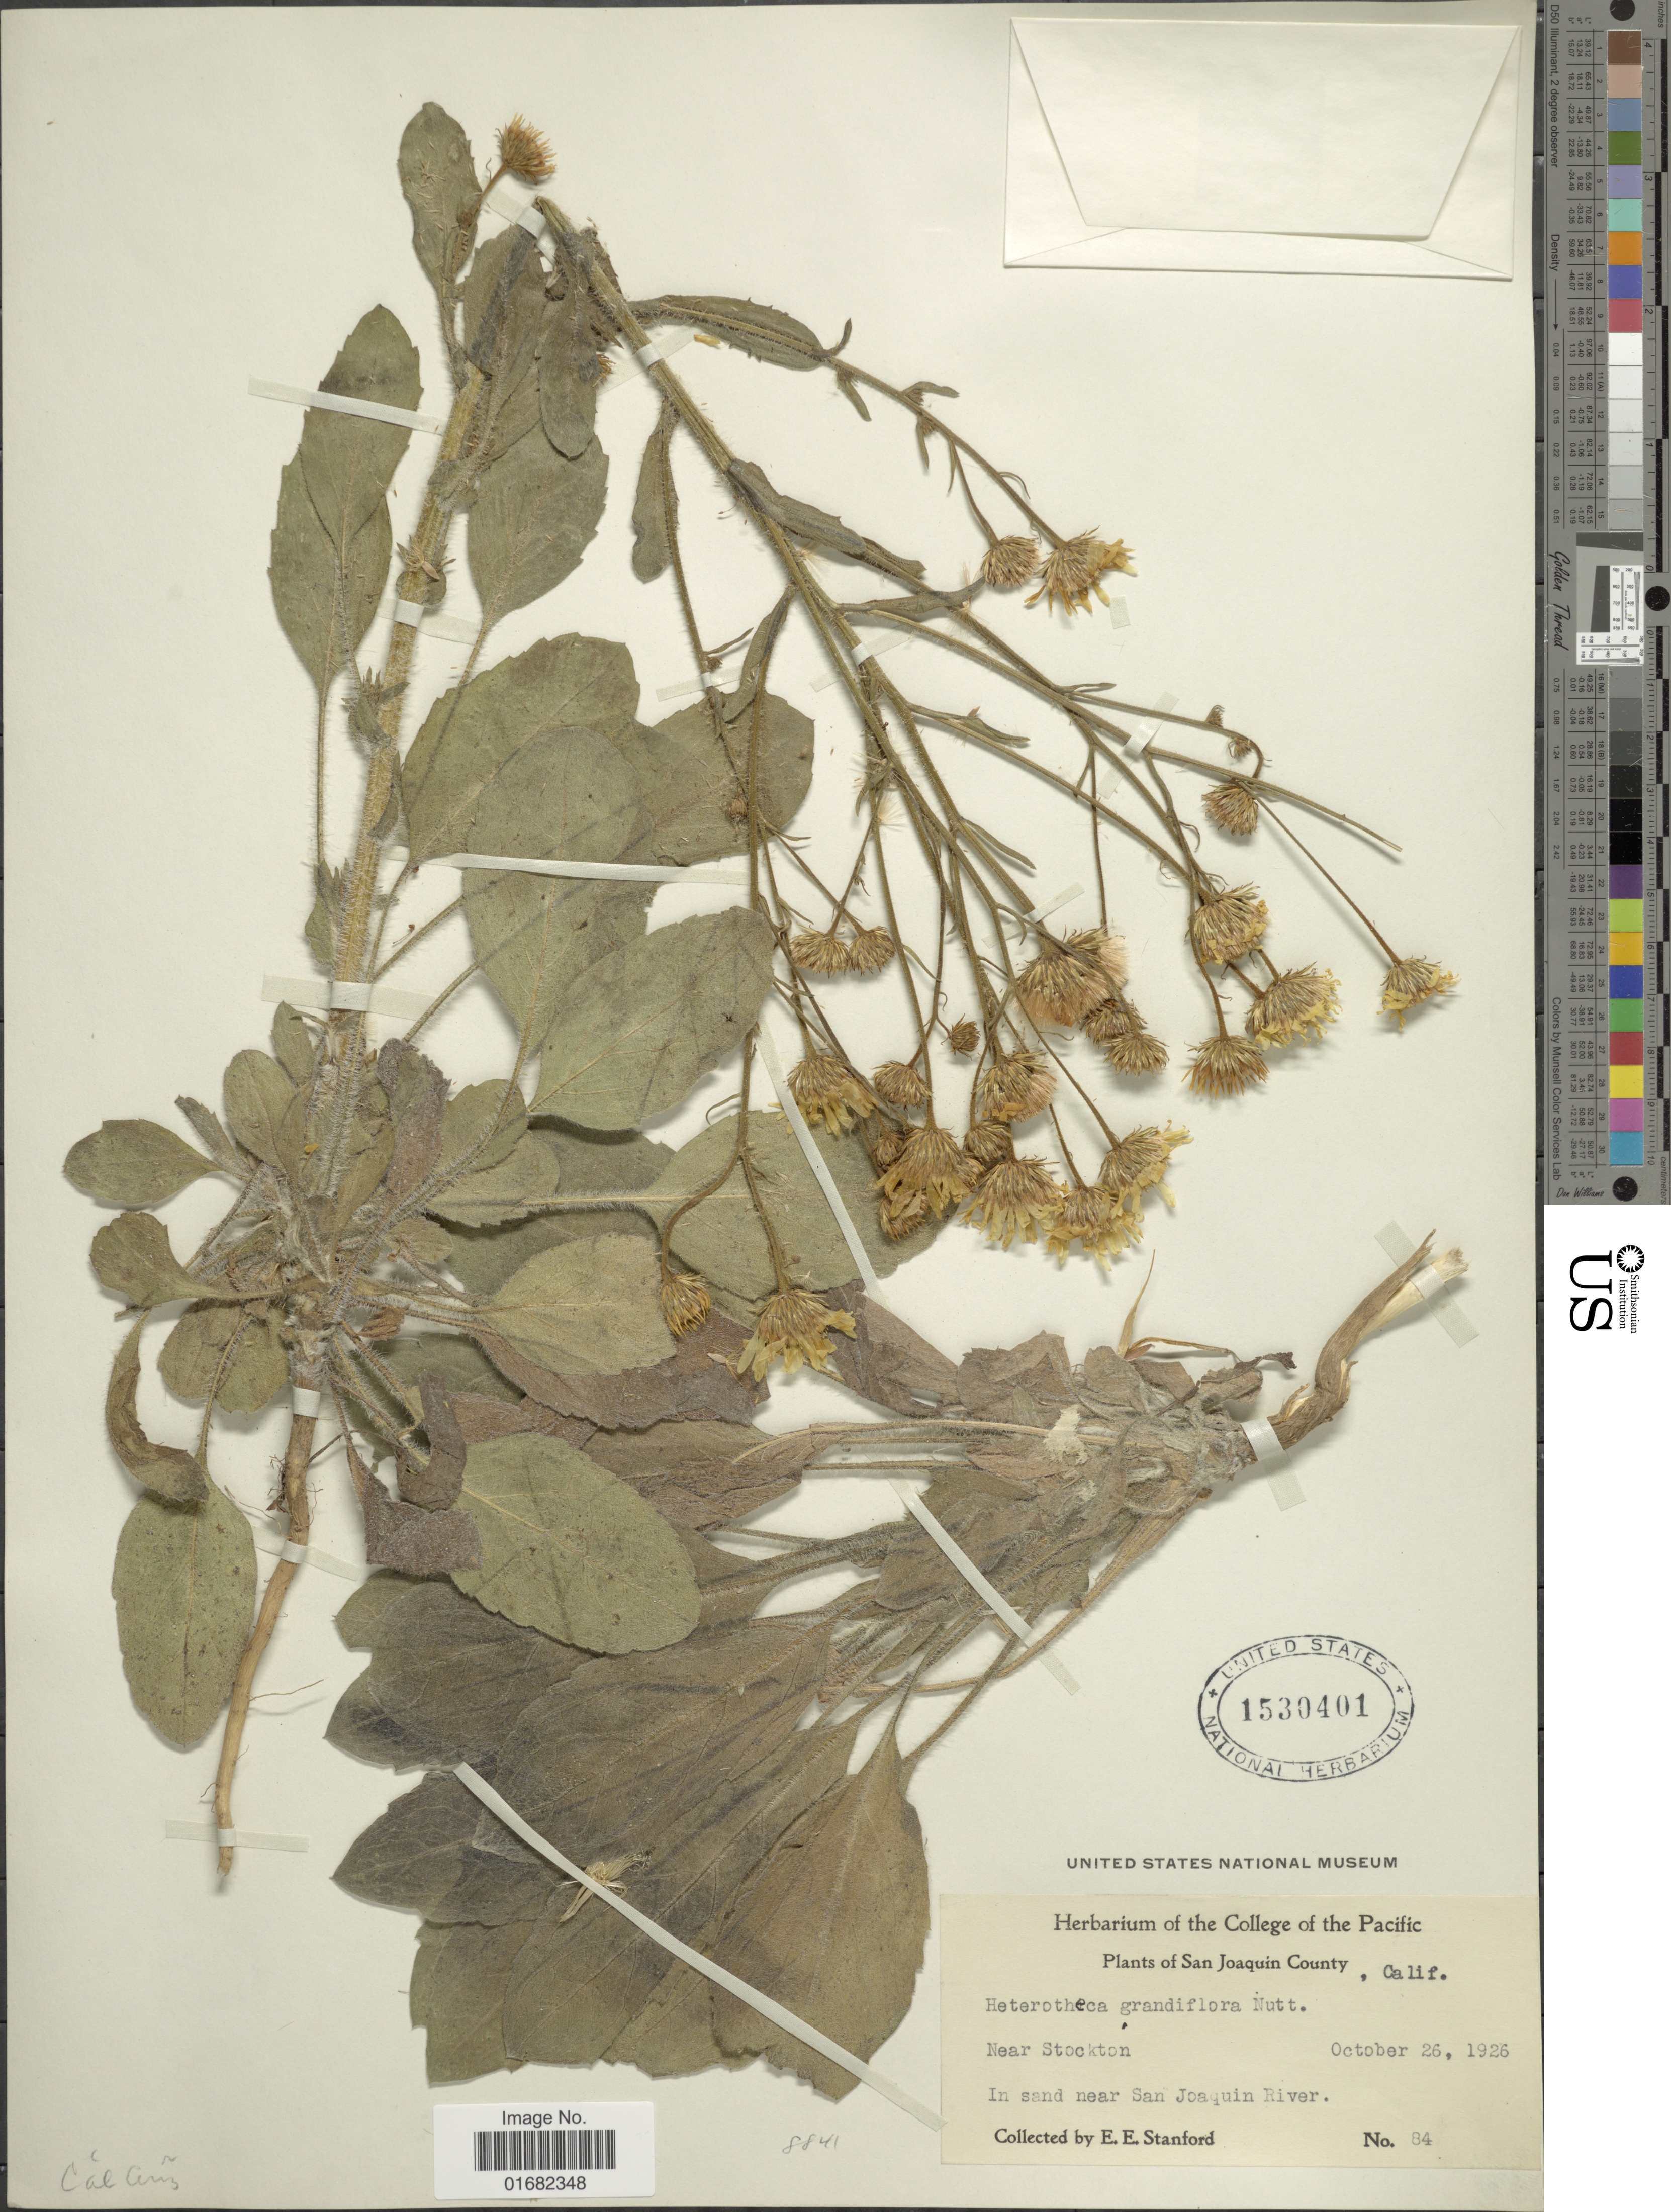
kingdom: Plantae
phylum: Tracheophyta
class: Magnoliopsida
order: Asterales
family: Asteraceae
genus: Heterotheca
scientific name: Heterotheca grandiflora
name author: Nutt.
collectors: E. Stanford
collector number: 84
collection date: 1926-10-26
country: United States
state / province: California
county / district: San Joaquin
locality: San Joaquin County. Near Stockton. Near San Joaquin River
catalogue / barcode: US 1530401